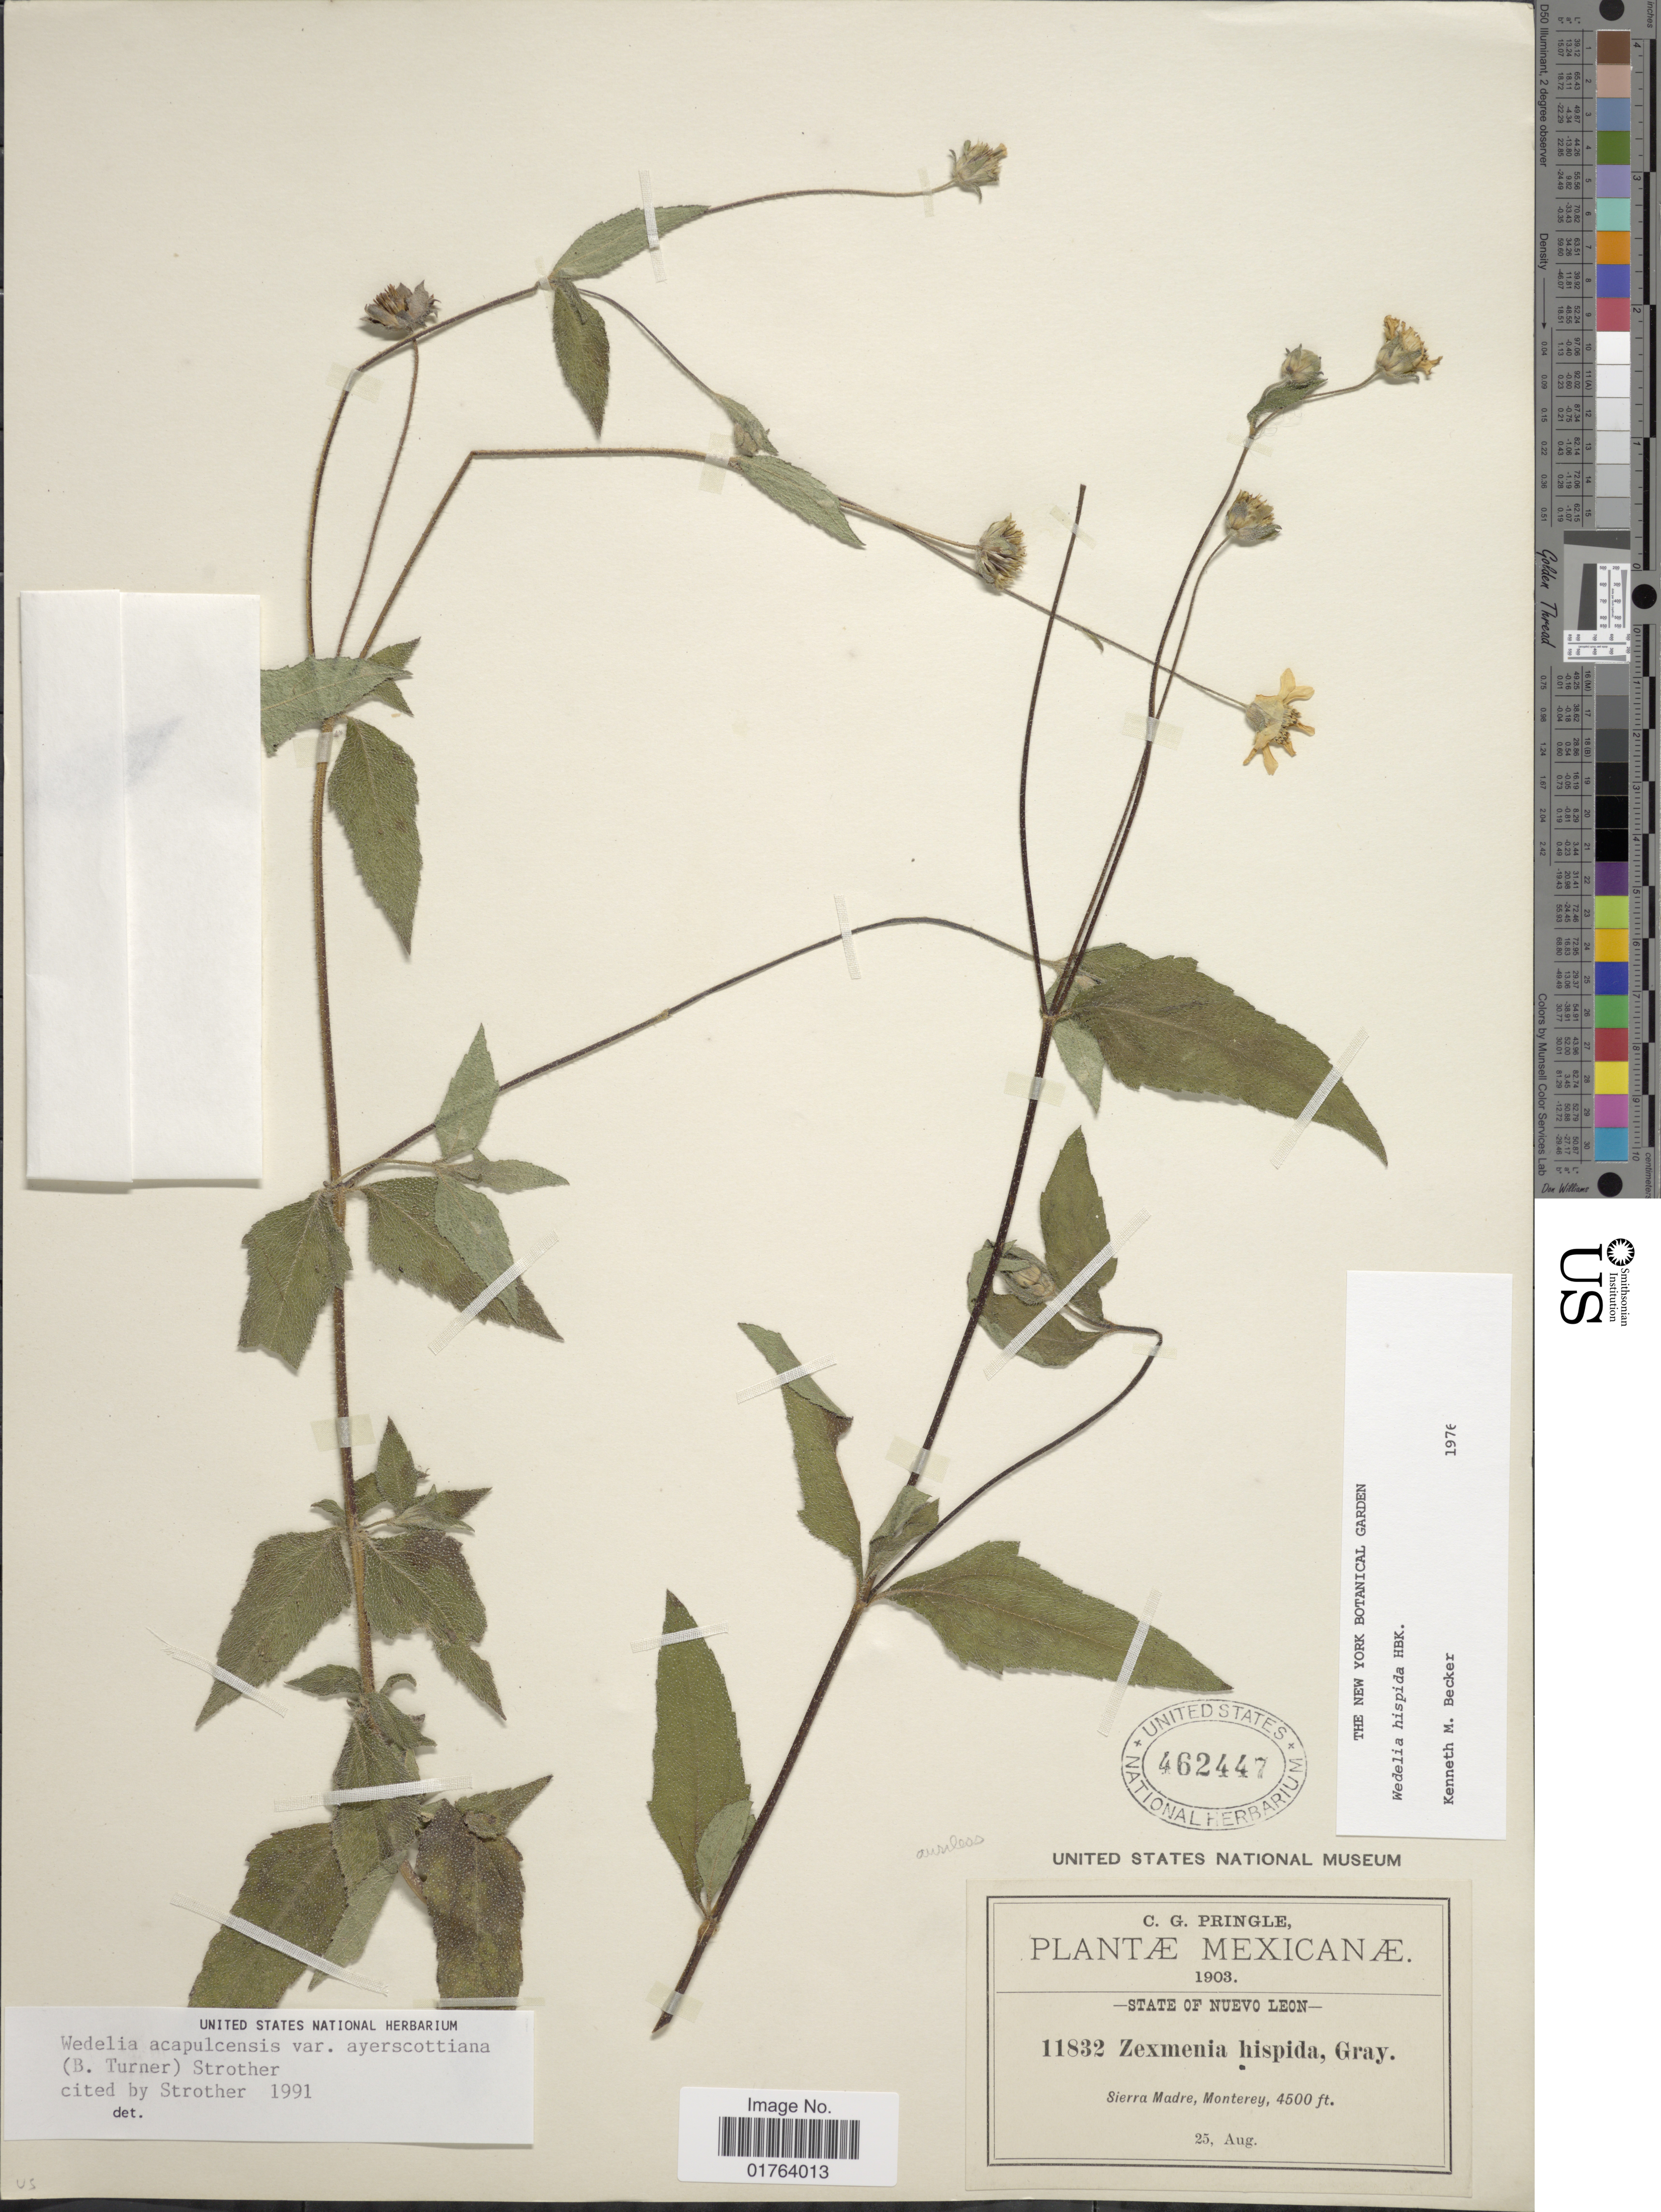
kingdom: Plantae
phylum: Tracheophyta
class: Magnoliopsida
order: Asterales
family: Asteraceae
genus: Wedelia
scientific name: Wedelia acapulcensis var. ayerscottiana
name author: (B.L. Turner) Strother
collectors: C. G. Pringle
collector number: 11832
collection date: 1903-08-25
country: Mexico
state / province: Nuevo León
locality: Sierra Madre, Monterey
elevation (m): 1372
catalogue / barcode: US 462447